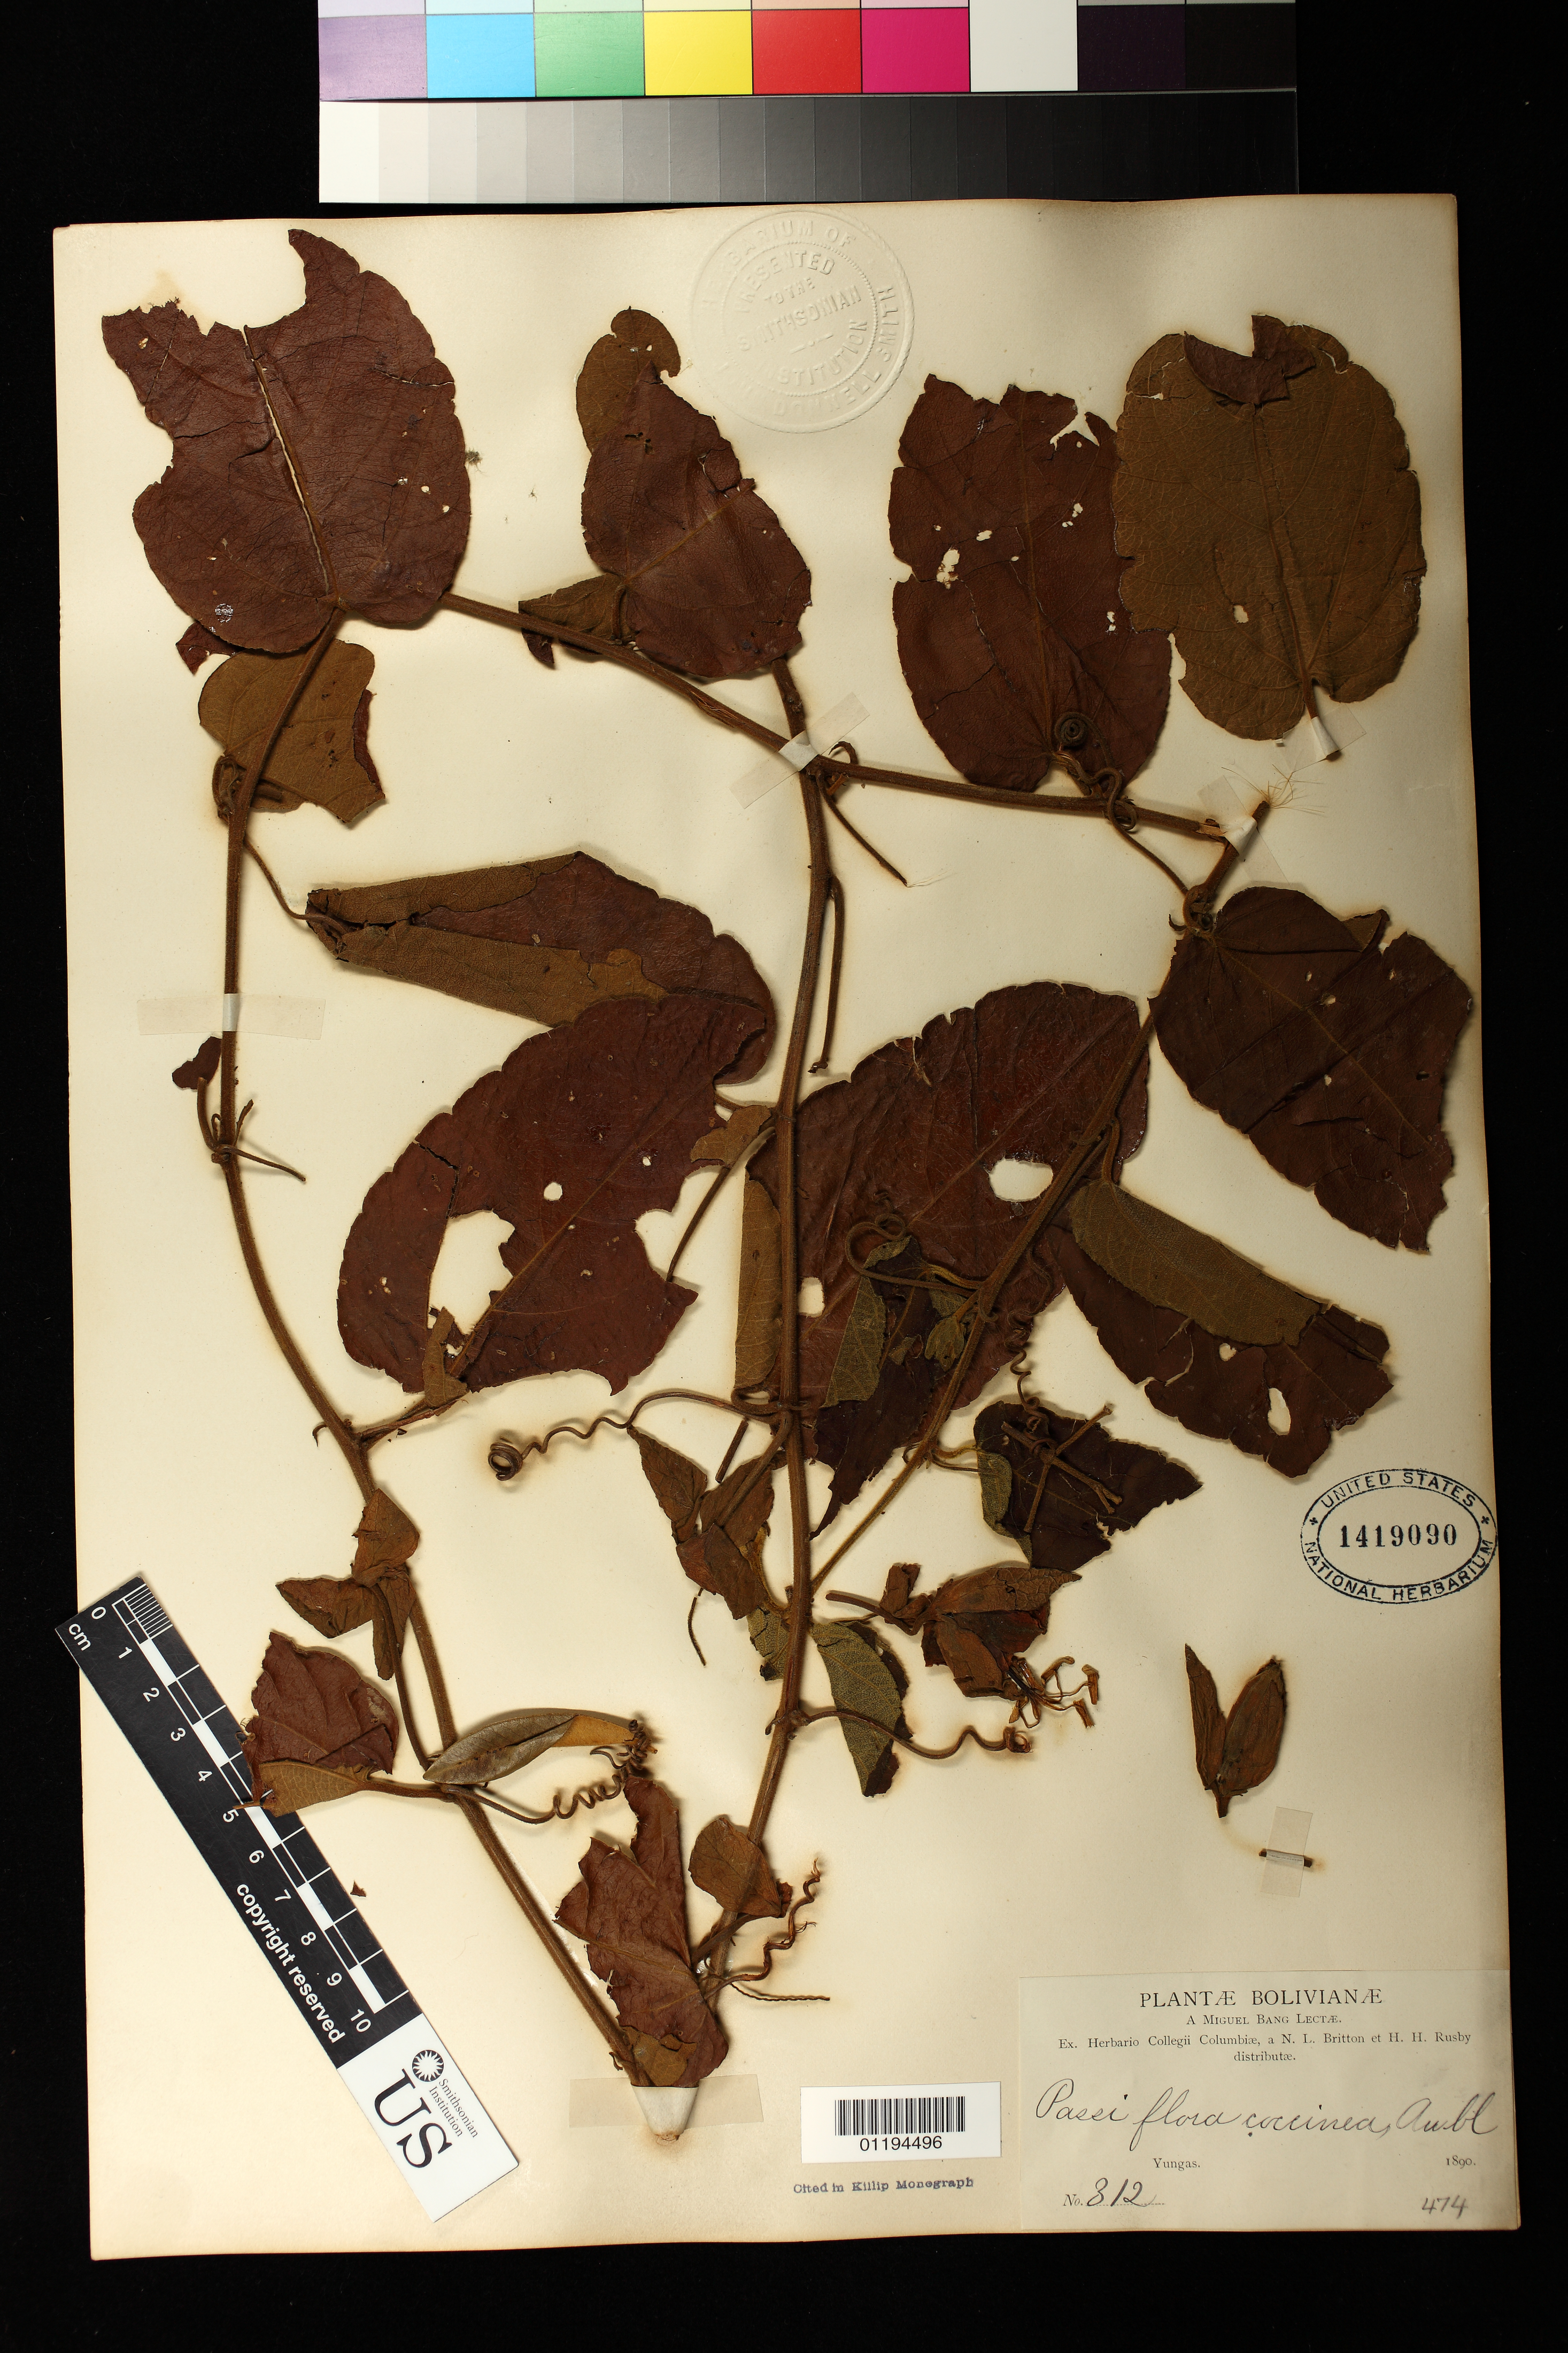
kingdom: Plantae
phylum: Tracheophyta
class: Magnoliopsida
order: Malpighiales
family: Passifloraceae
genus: Passiflora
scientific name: Passiflora coccinea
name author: Aubl.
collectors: M. Bang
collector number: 812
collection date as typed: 1890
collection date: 1890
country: Bolivia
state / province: La Paz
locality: Yungas.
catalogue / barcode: US 1419090